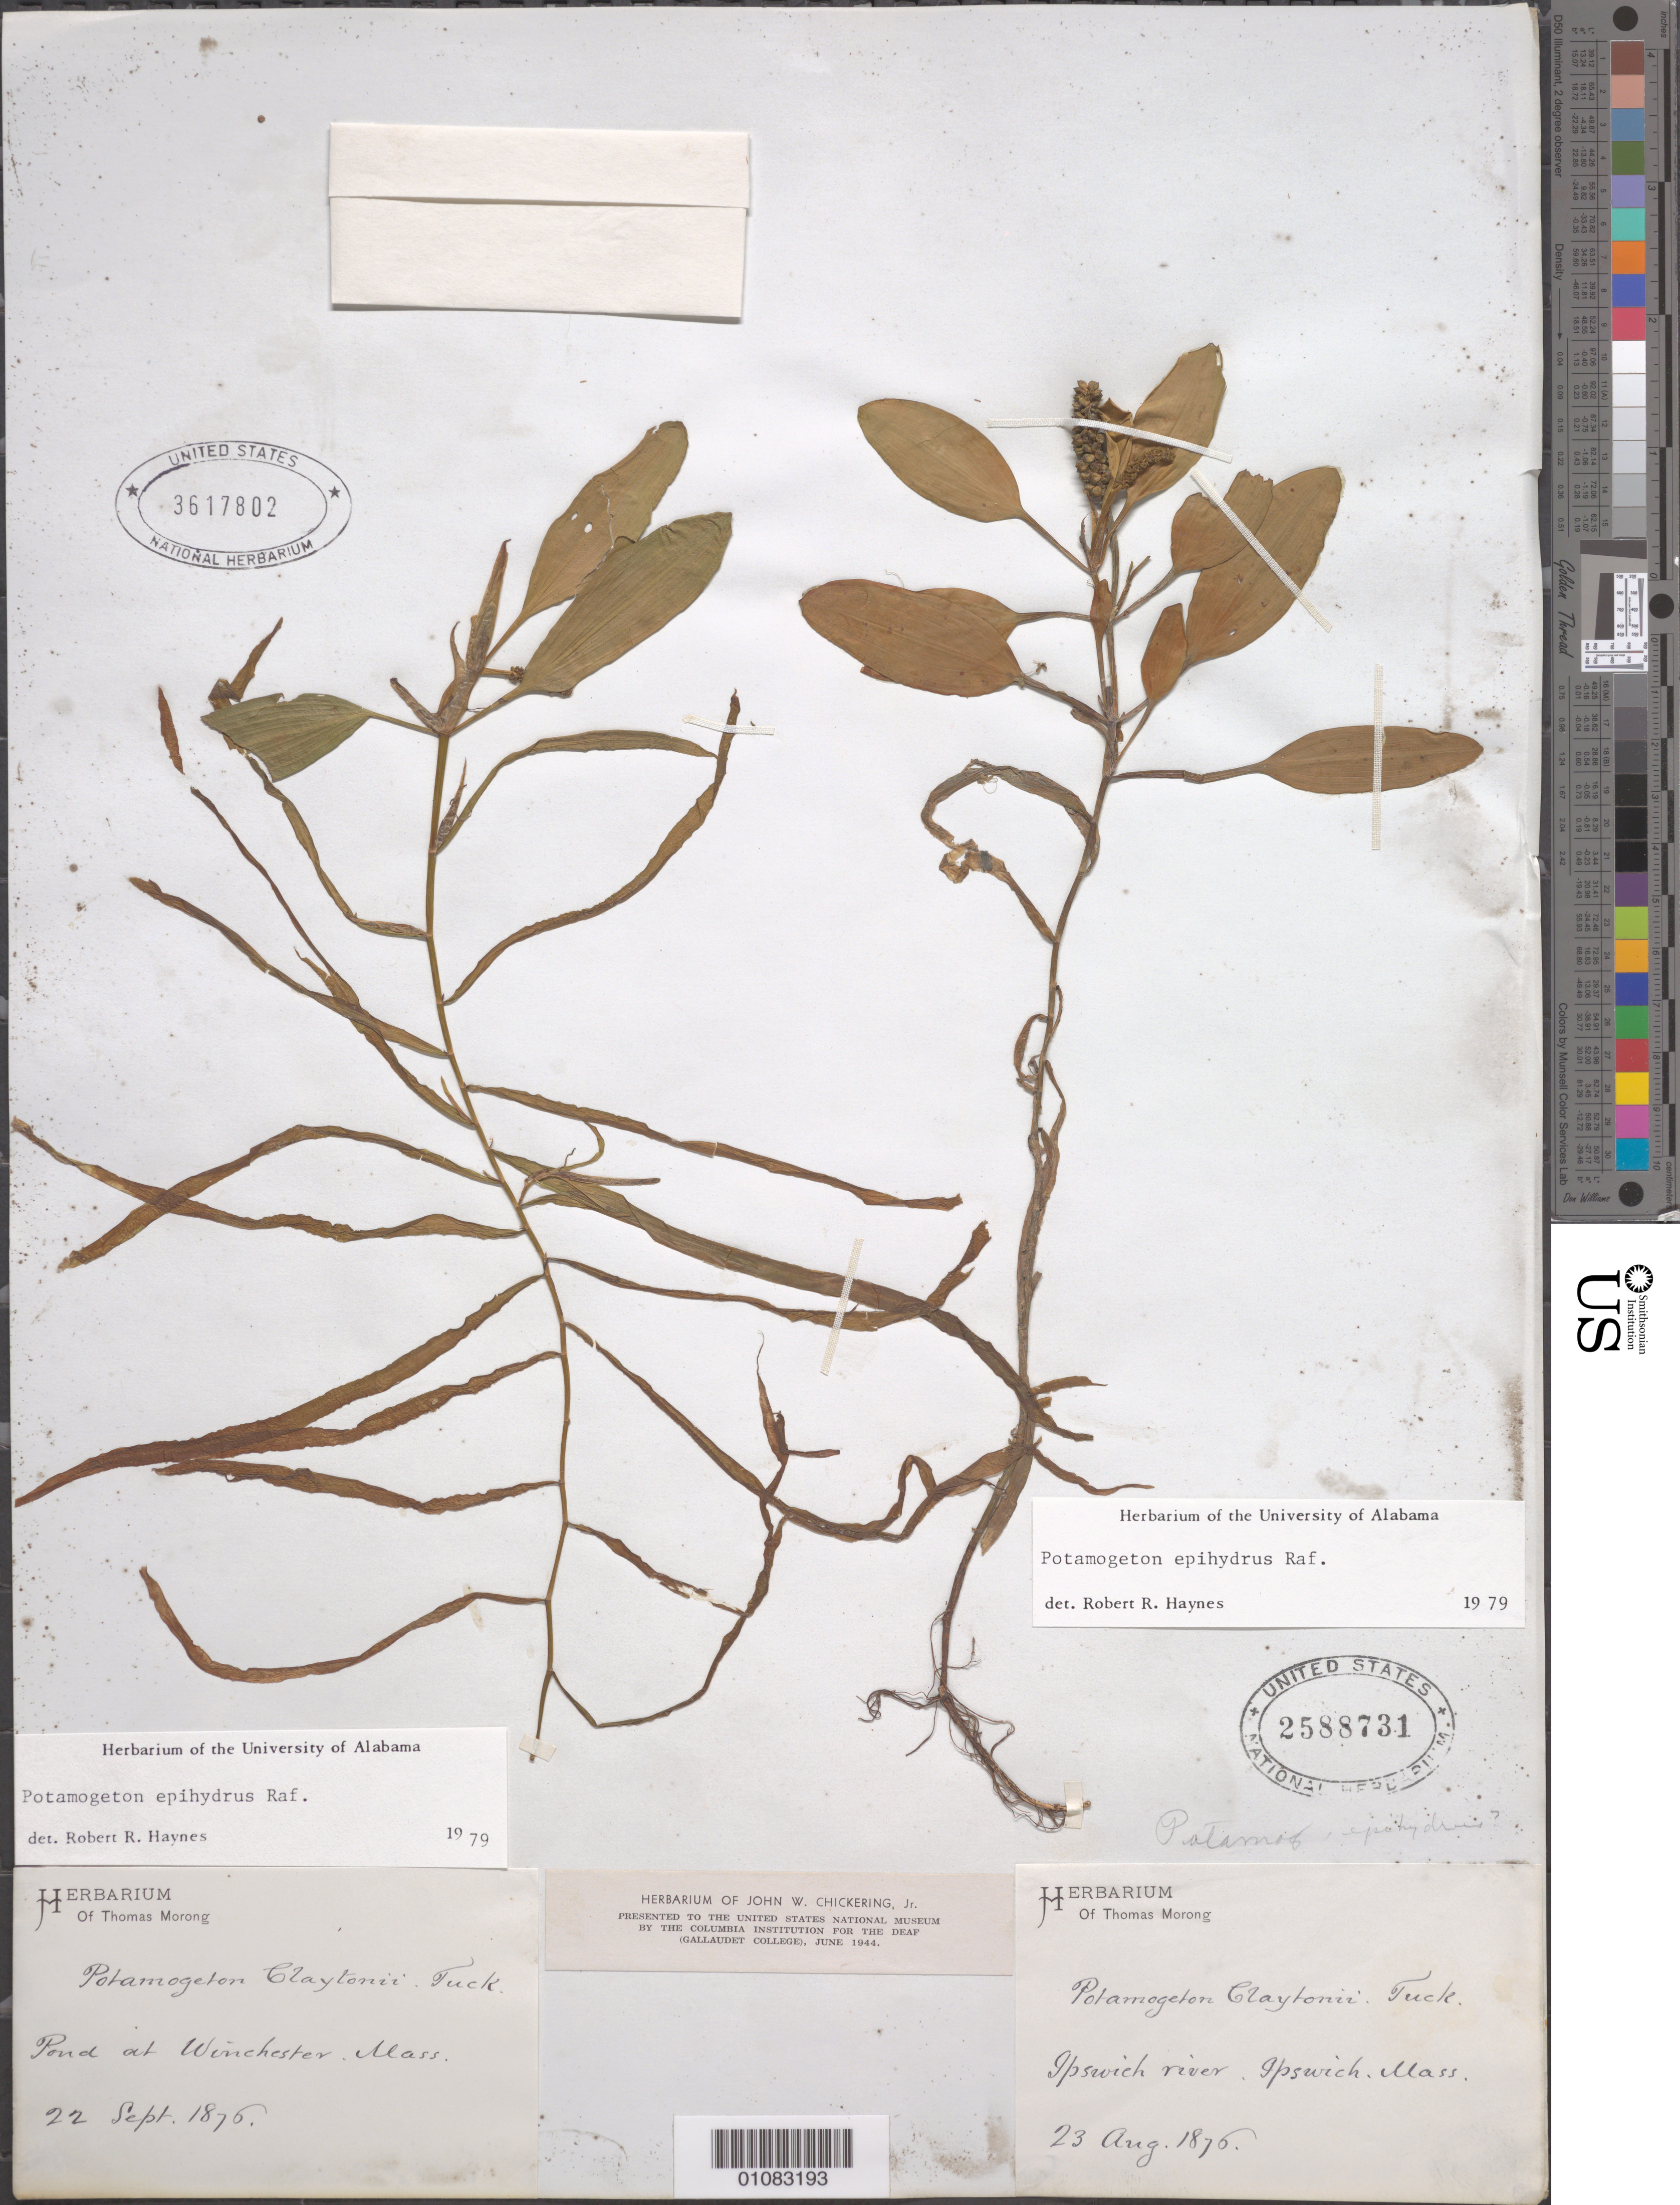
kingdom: Plantae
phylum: Tracheophyta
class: Liliopsida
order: Alismatales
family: Potamogetonaceae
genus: Potamogeton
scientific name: Potamogeton epihydrus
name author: Raf.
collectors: ex Herb. T. Morong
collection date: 1876-08-23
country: United States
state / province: Massachusetts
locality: Ipswich, Ipswich River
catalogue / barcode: US 2588731